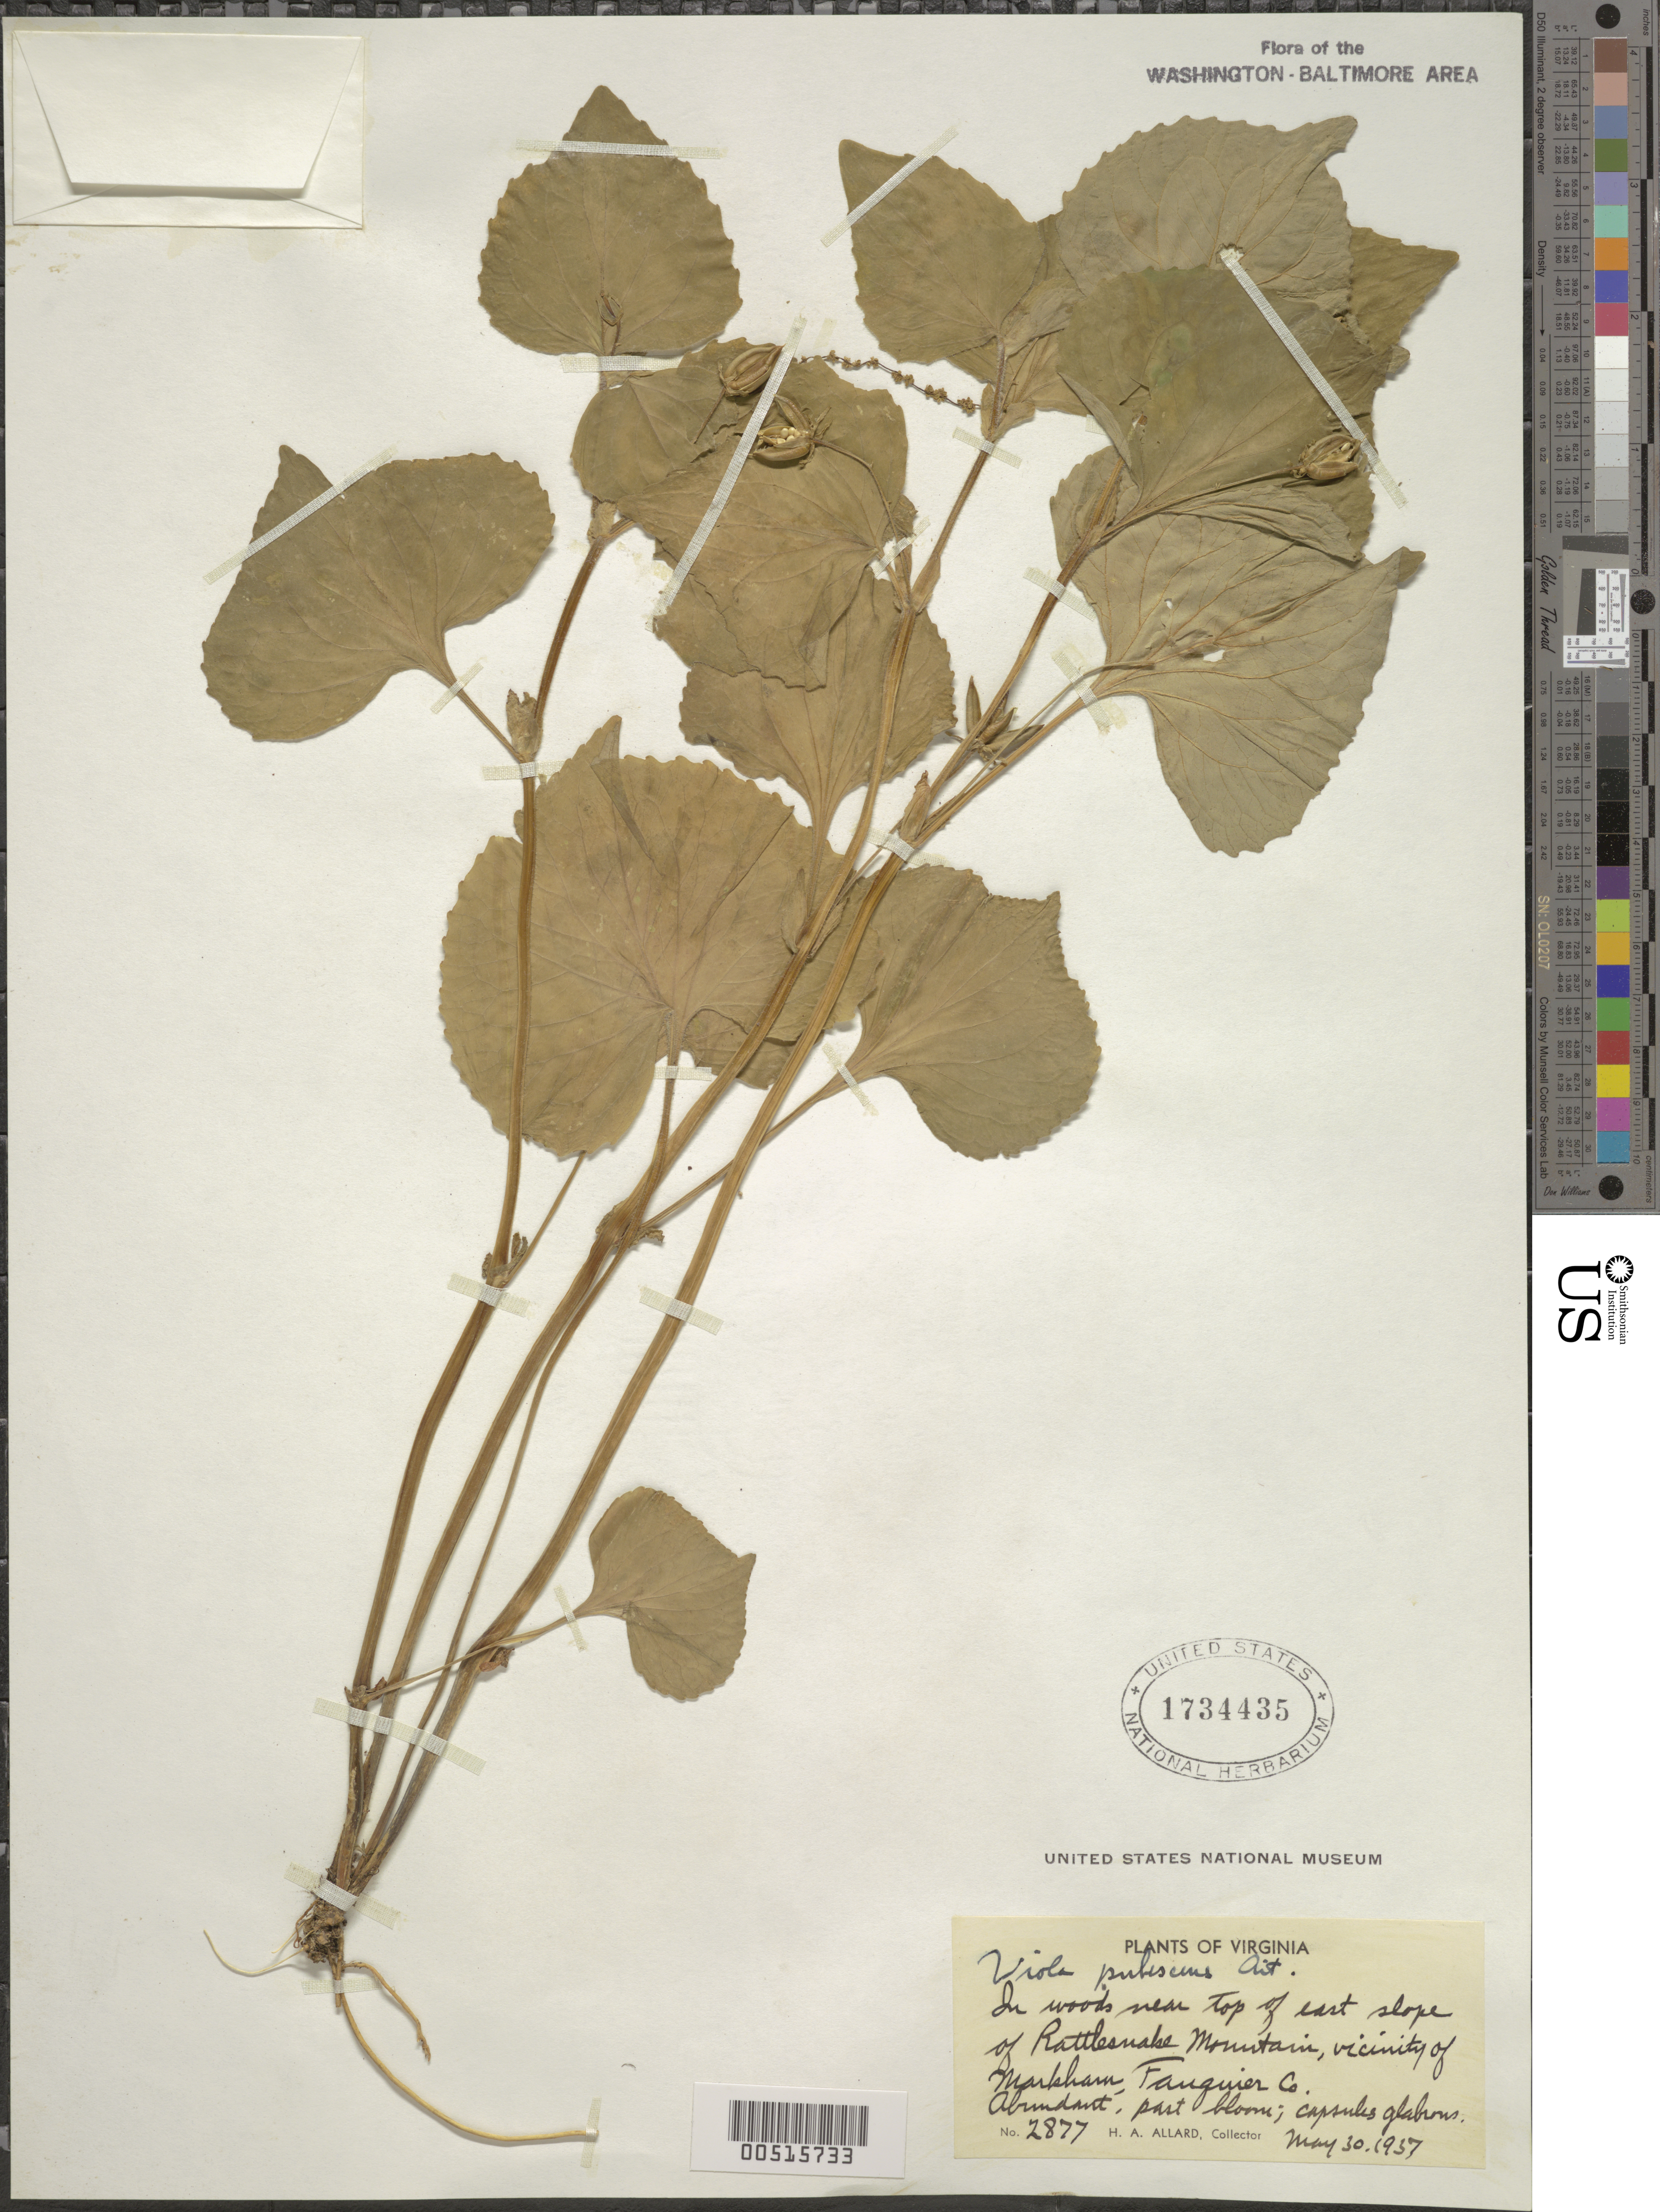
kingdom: Plantae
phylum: Tracheophyta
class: Magnoliopsida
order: Malpighiales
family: Violaceae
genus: Viola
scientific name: Viola pubescens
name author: Aiton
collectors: H. A. Allard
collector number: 2877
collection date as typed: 30 May 1937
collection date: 1937-05-30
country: United States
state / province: Virginia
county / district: Fauquier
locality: Markham vicinity of, near top of E slope of Rattlesnake Mt.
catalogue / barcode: US 1734435